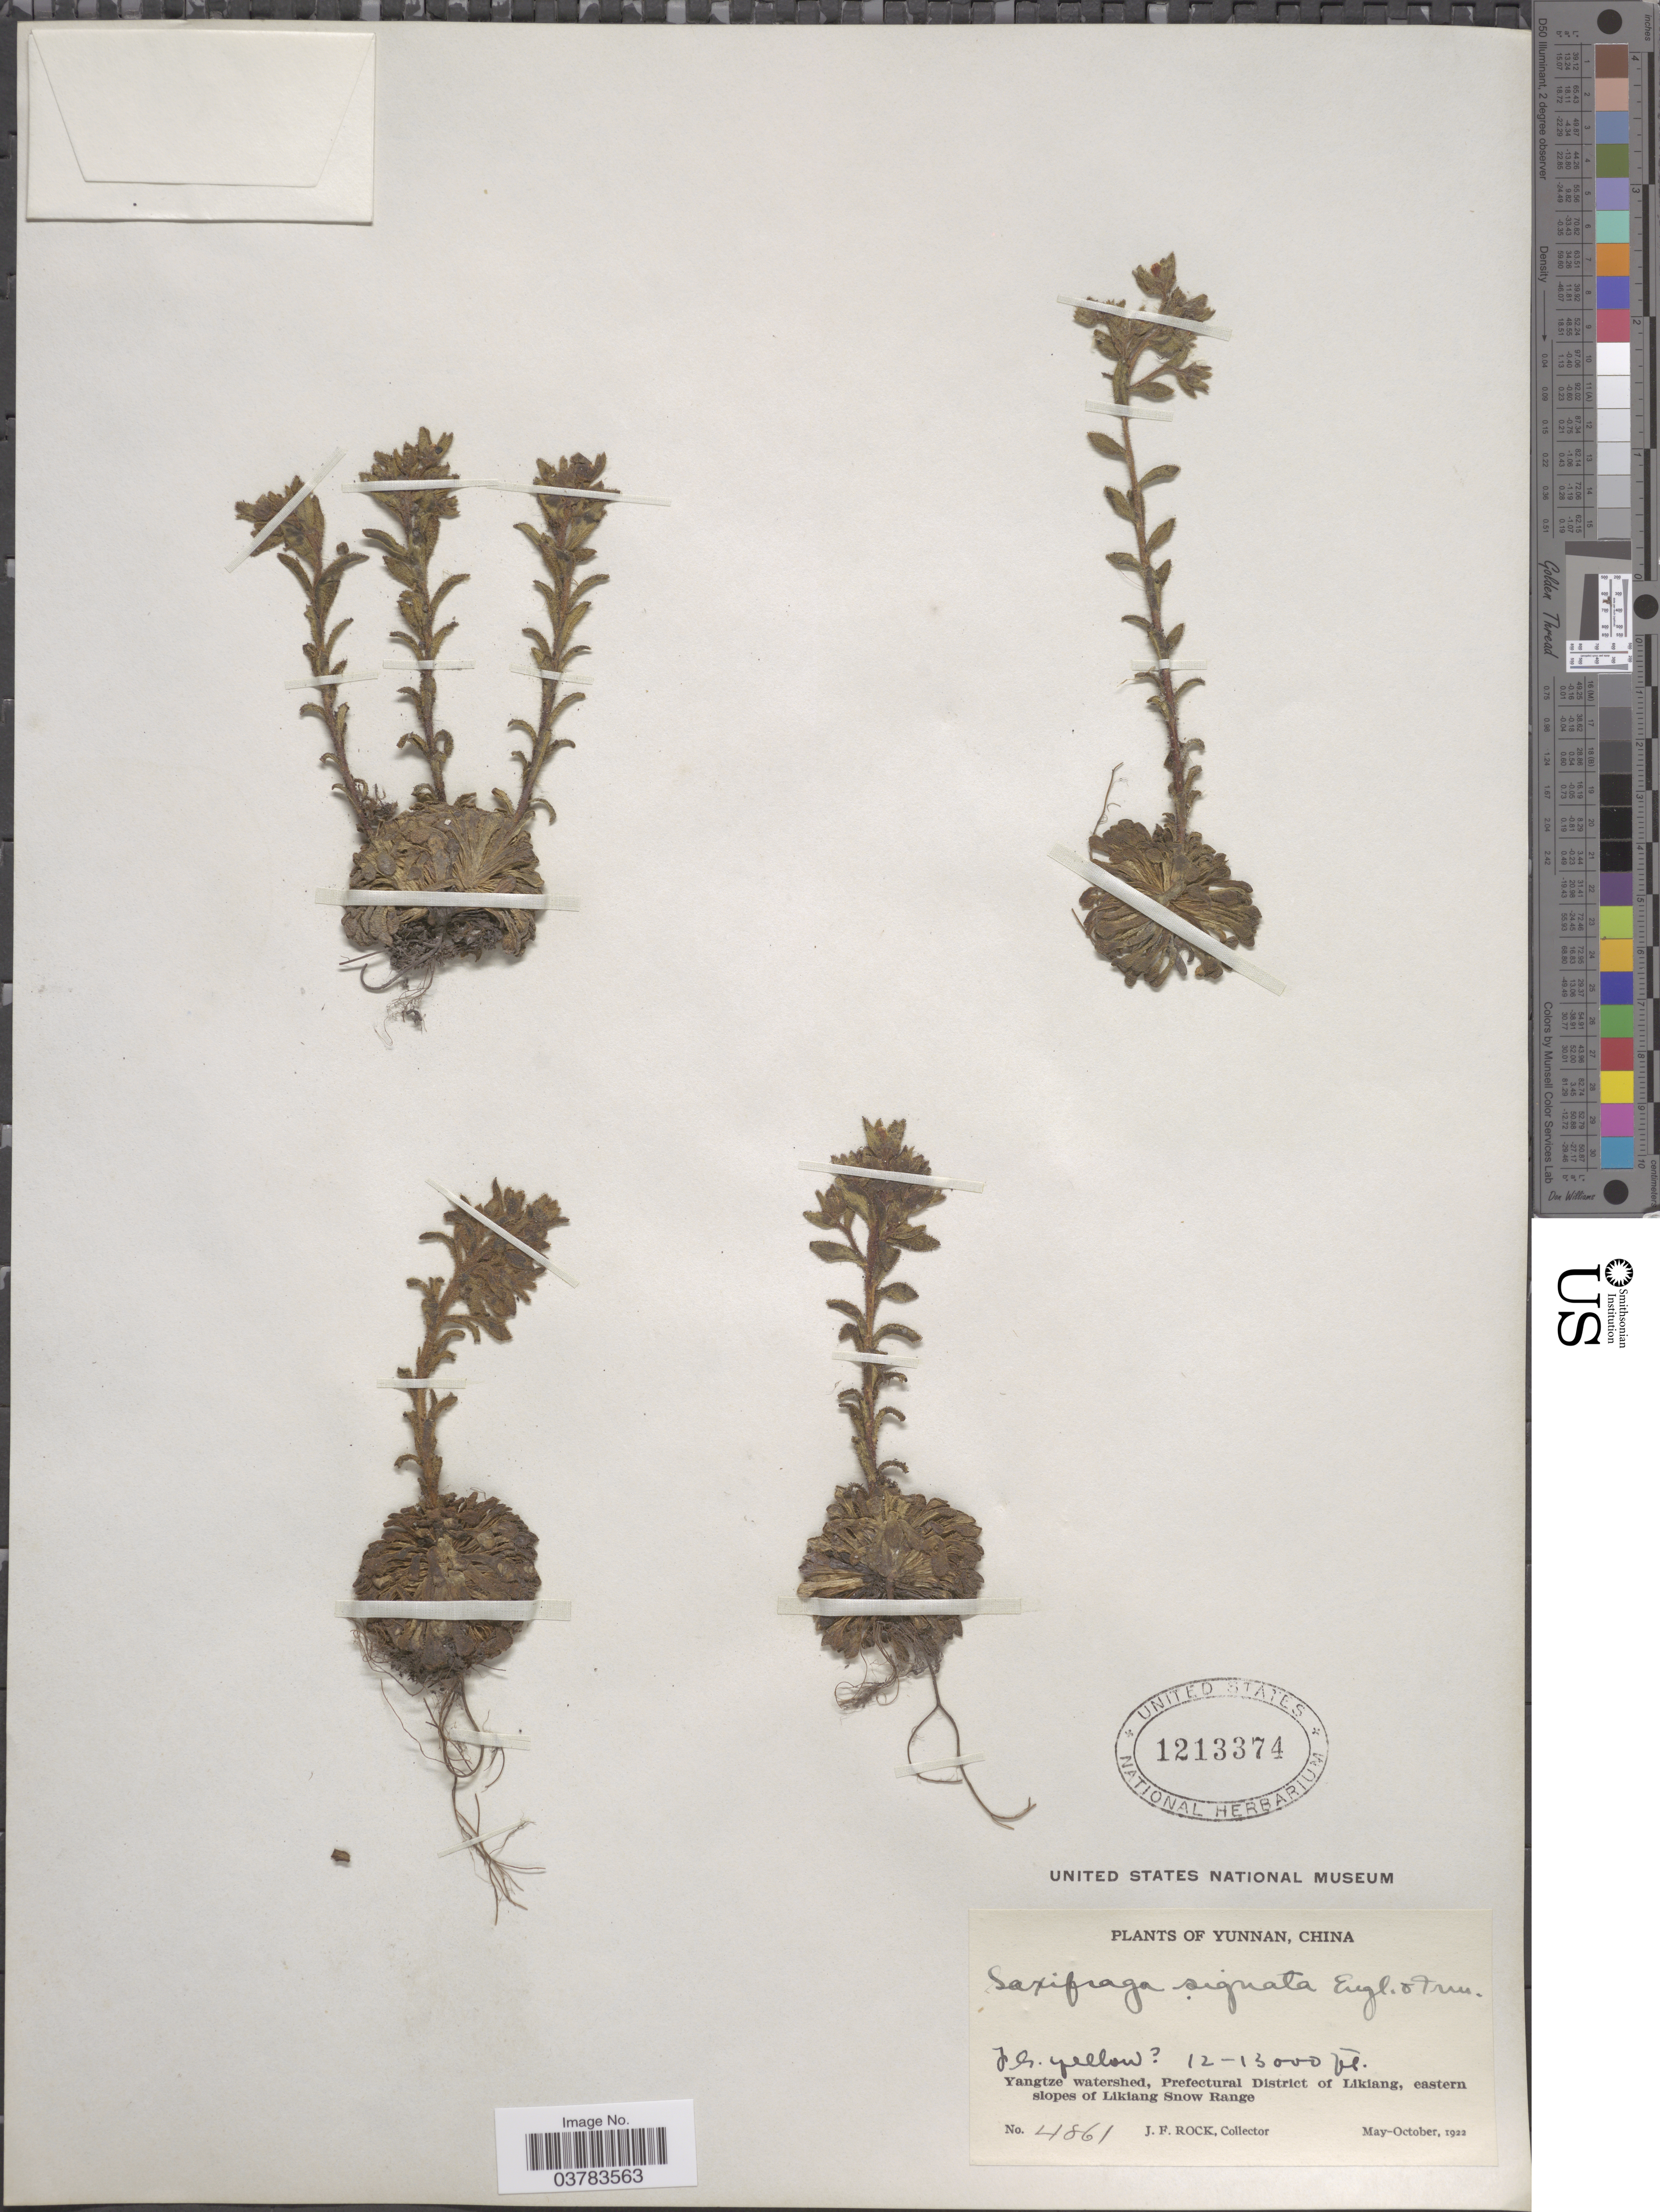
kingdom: Plantae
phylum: Tracheophyta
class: Magnoliopsida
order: Saxifragales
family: Saxifragaceae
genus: Saxifraga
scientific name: Saxifraga signata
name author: Engl. & Irmsch.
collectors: J. Rock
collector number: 4861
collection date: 1922-05/1922-10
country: China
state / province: Yunnan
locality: Yangtze watershed, Prefectural District of Likiang, eastern slopes of Likiang Snow Range.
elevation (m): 3658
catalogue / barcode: US 1213374